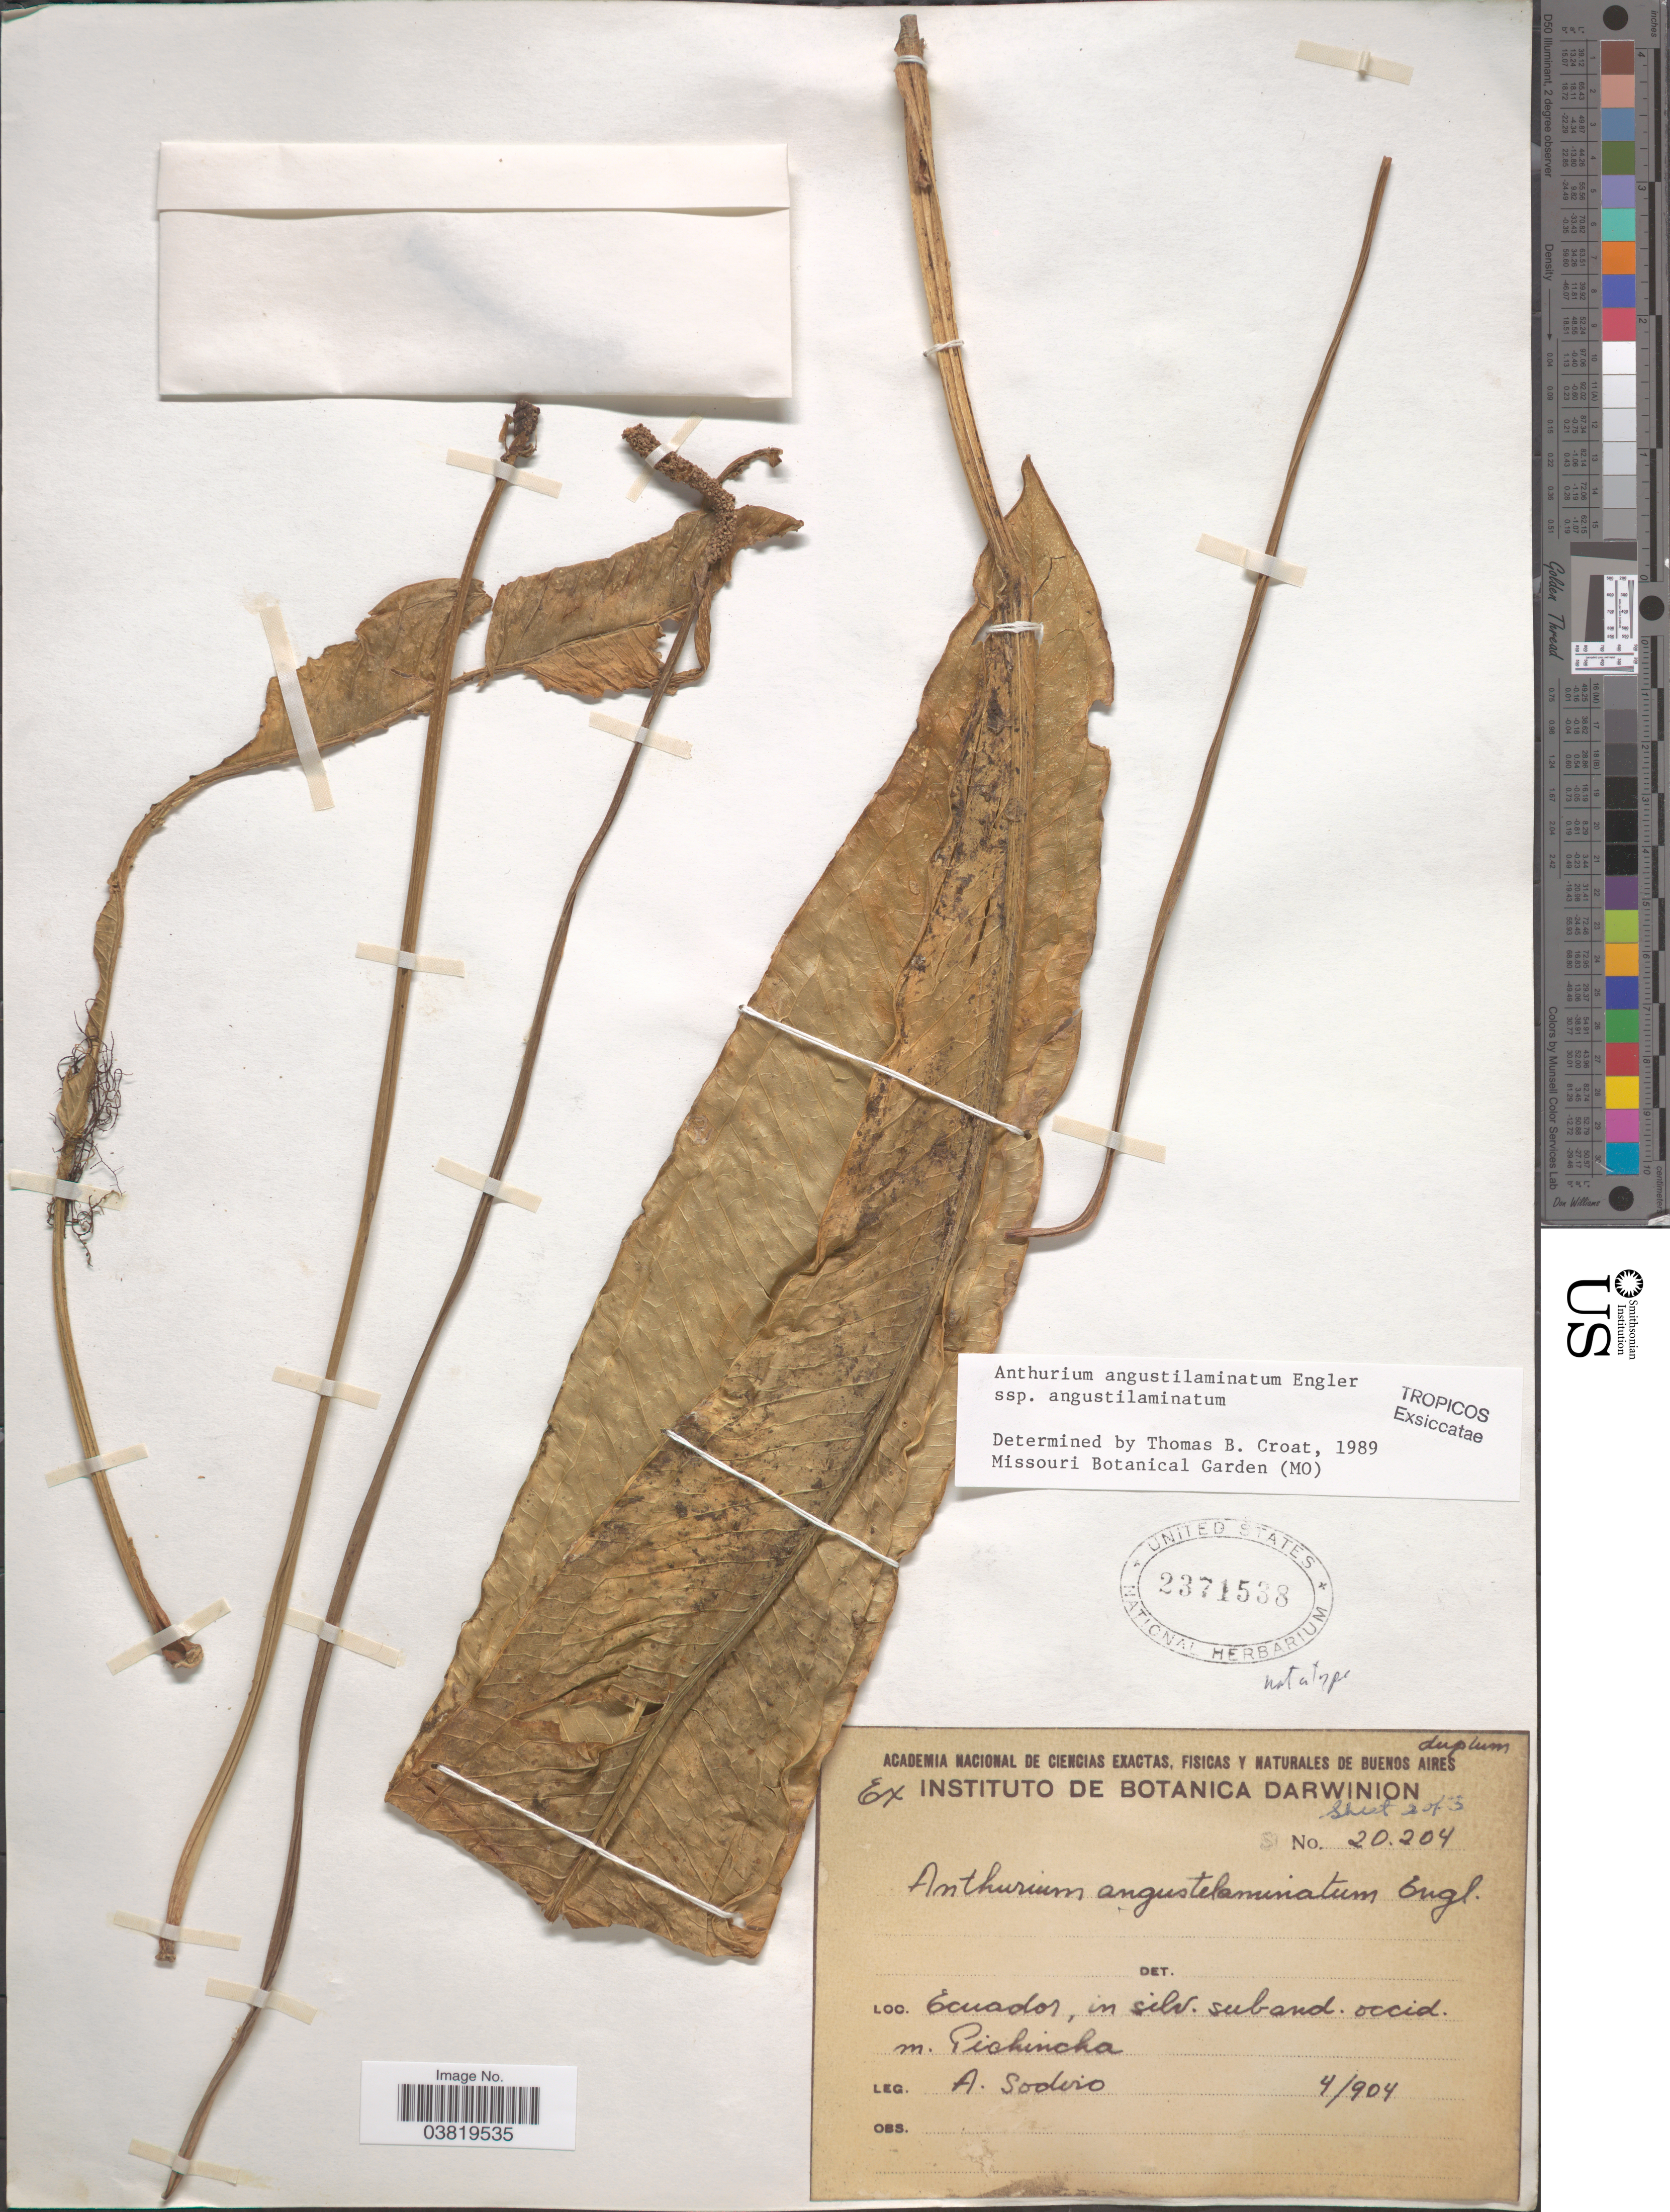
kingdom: Plantae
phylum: Tracheophyta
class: Liliopsida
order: Alismatales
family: Araceae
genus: Anthurium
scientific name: Anthurium angustilaminata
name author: Croat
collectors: A. Sodiro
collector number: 20204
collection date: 1904-04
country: Ecuador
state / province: Pichincha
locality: In silv. suband. occid. m. Pichincha.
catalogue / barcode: US 2371538